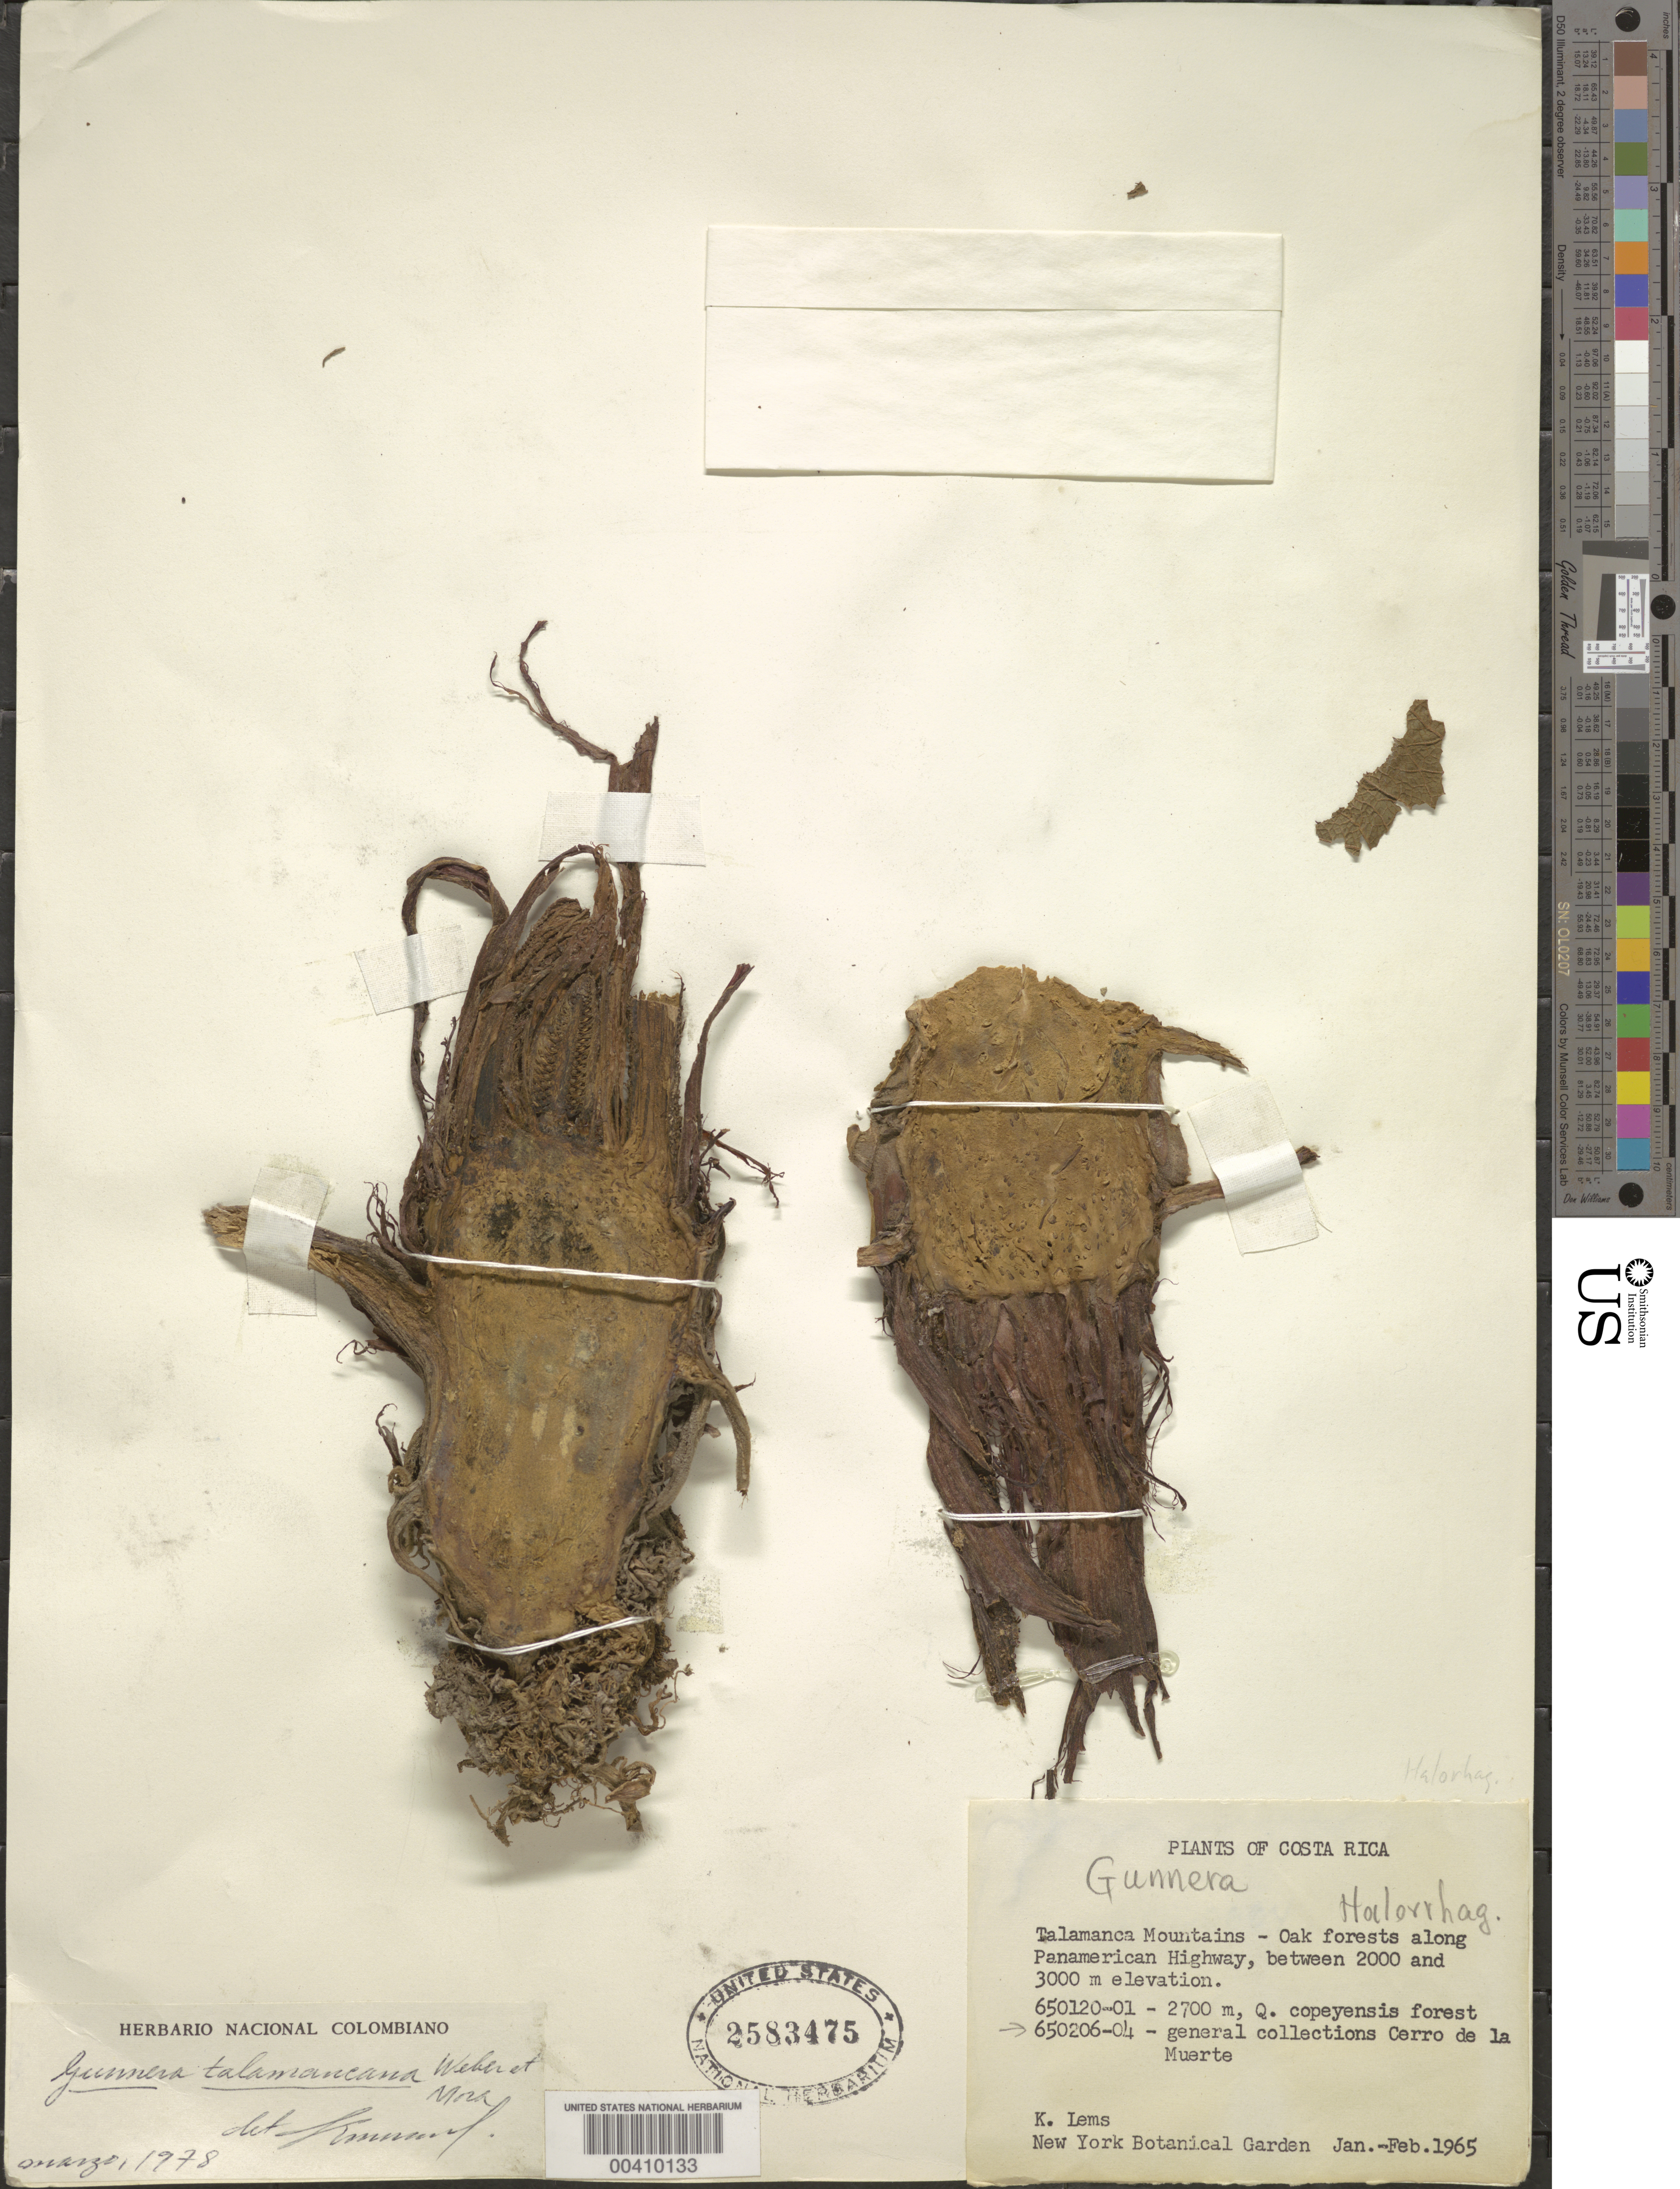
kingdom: Plantae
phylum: Tracheophyta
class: Magnoliopsida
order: Gunnerales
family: Gunneraceae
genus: Gunnera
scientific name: Gunnera talamancana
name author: H. Weber & L.E. Mora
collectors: K. Lems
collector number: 650206-04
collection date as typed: Jan 1965 to -- Feb 1965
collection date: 1965-01/1965-02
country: Costa Rica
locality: Talamanca Mtns., along Panamerican Hwy, Cerro de la Muerte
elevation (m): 2000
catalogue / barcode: US 2583475